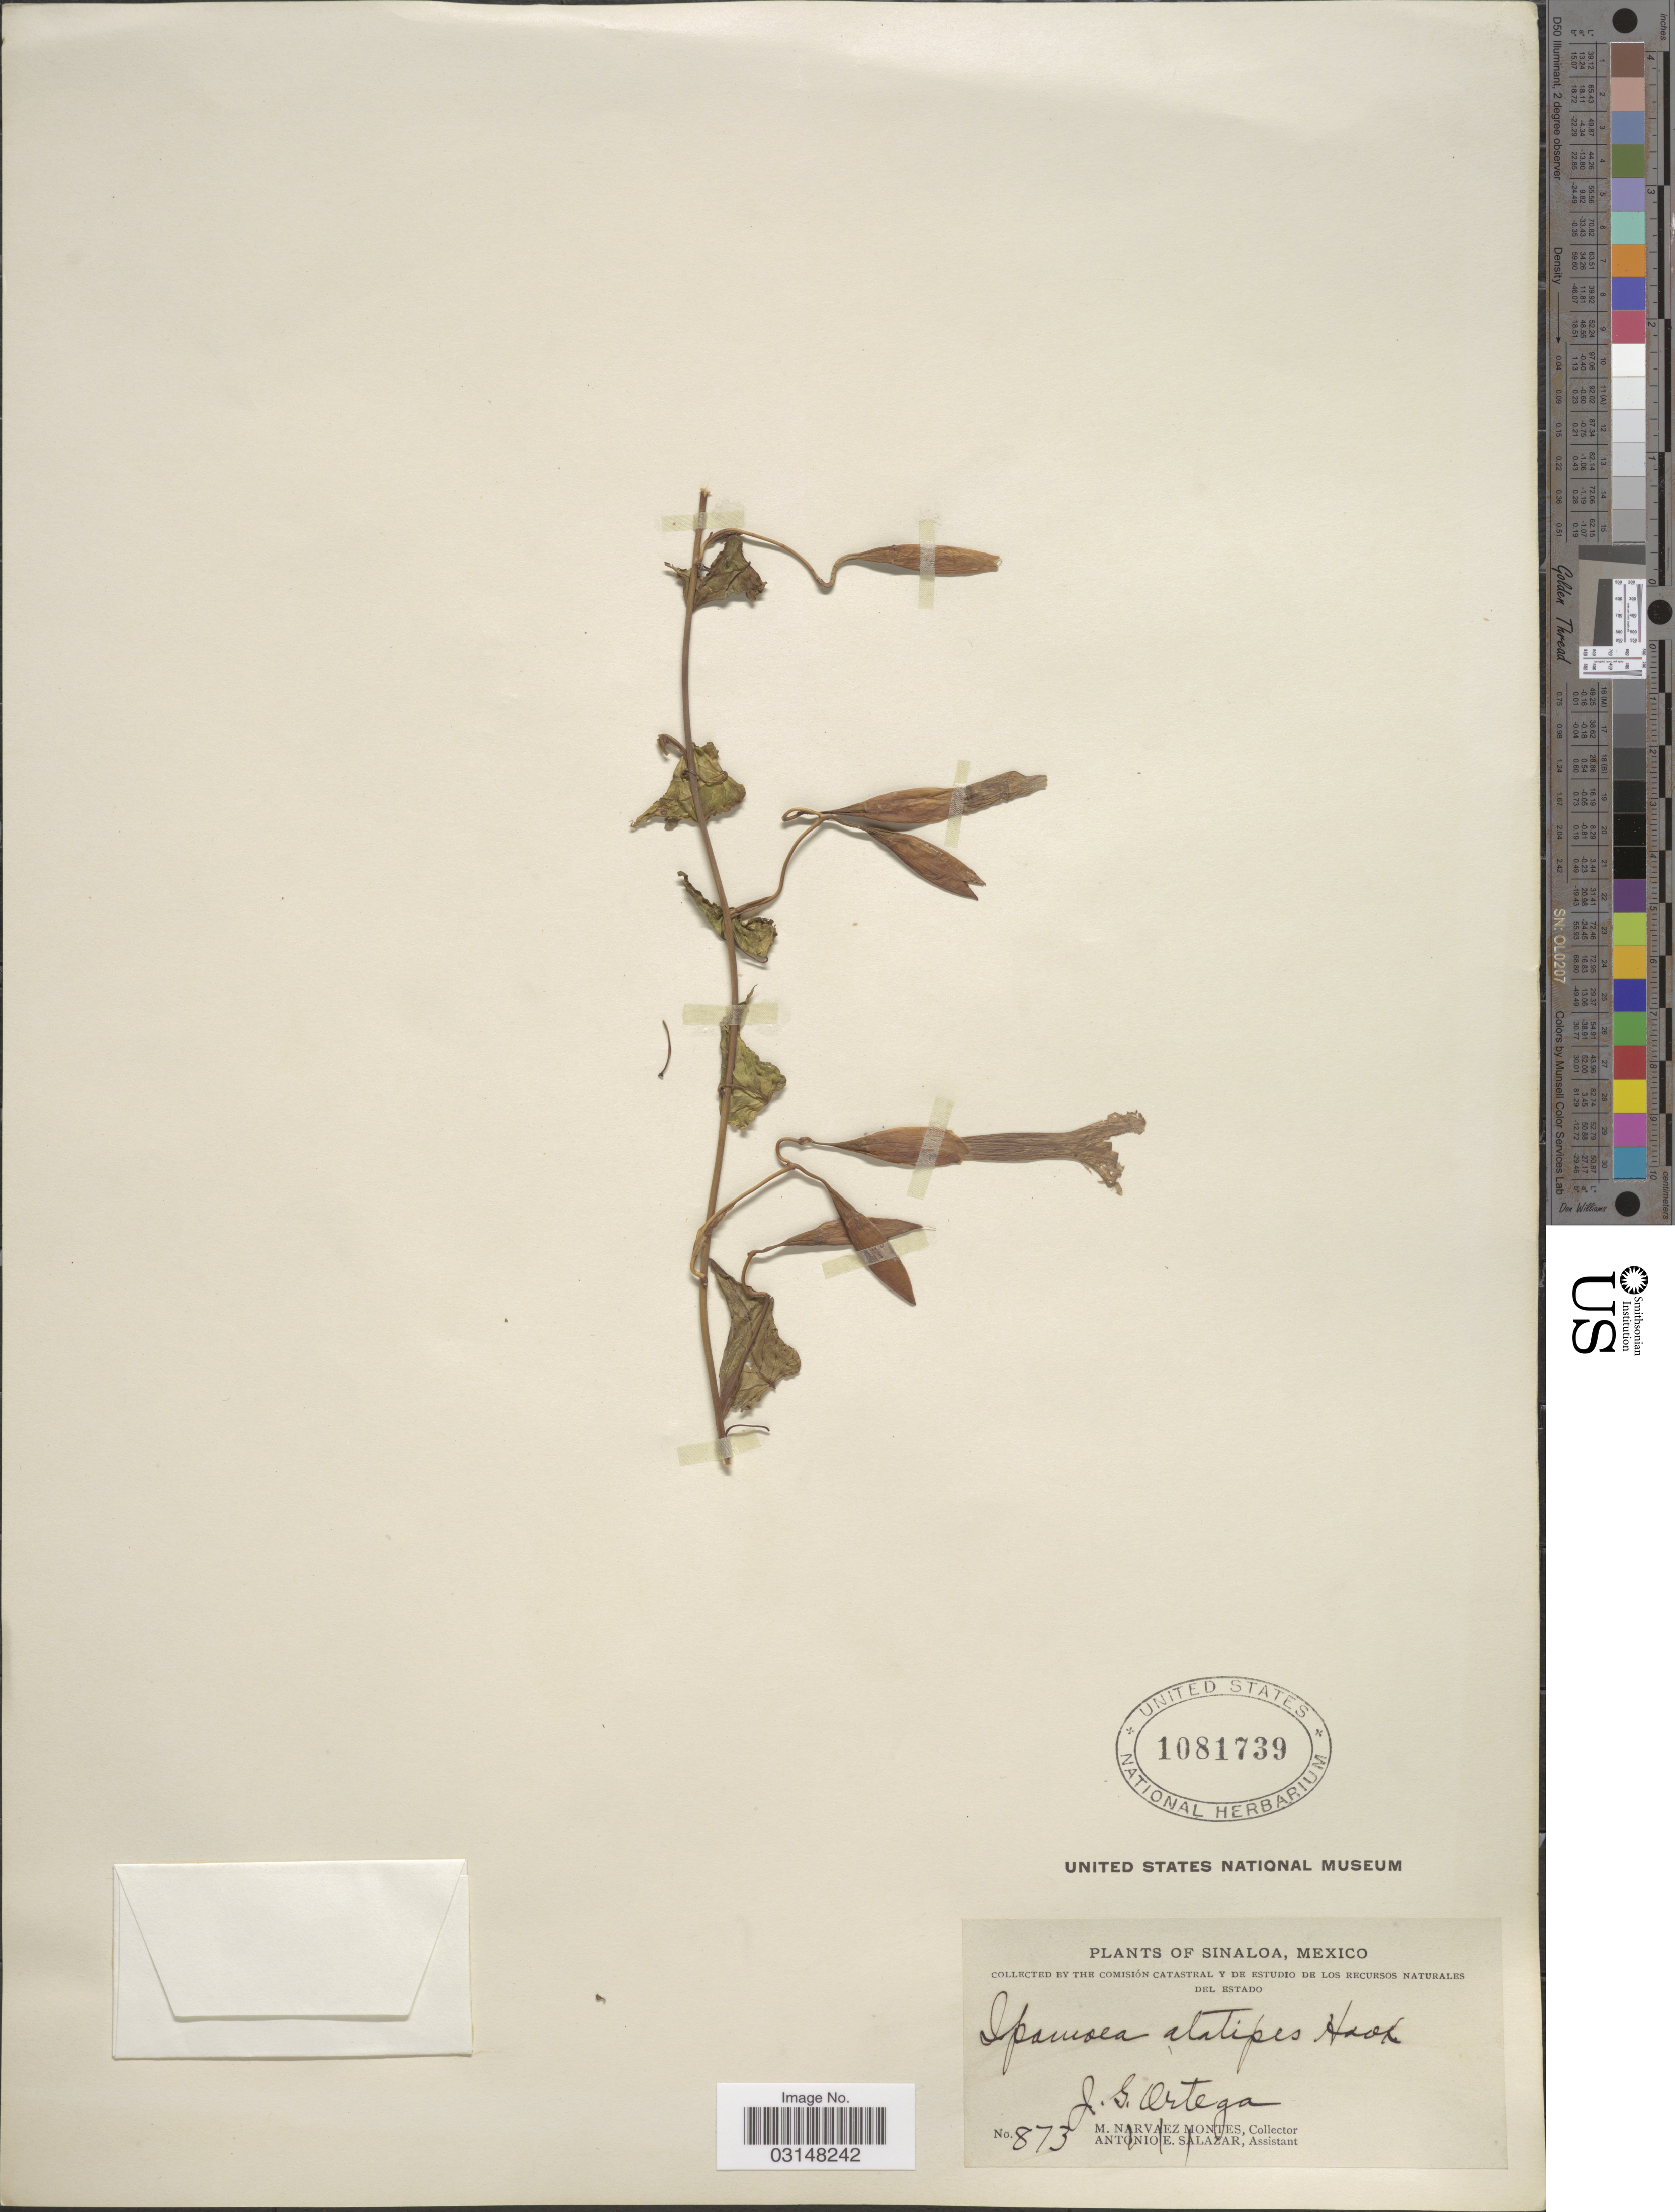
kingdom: Plantae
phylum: Tracheophyta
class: Magnoliopsida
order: Solanales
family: Convolvulaceae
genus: Operculina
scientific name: Operculina pteripes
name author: (G. Don) O'Donell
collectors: J. Ortega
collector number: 873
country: Mexico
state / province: Sinaloa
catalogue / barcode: US 1081739